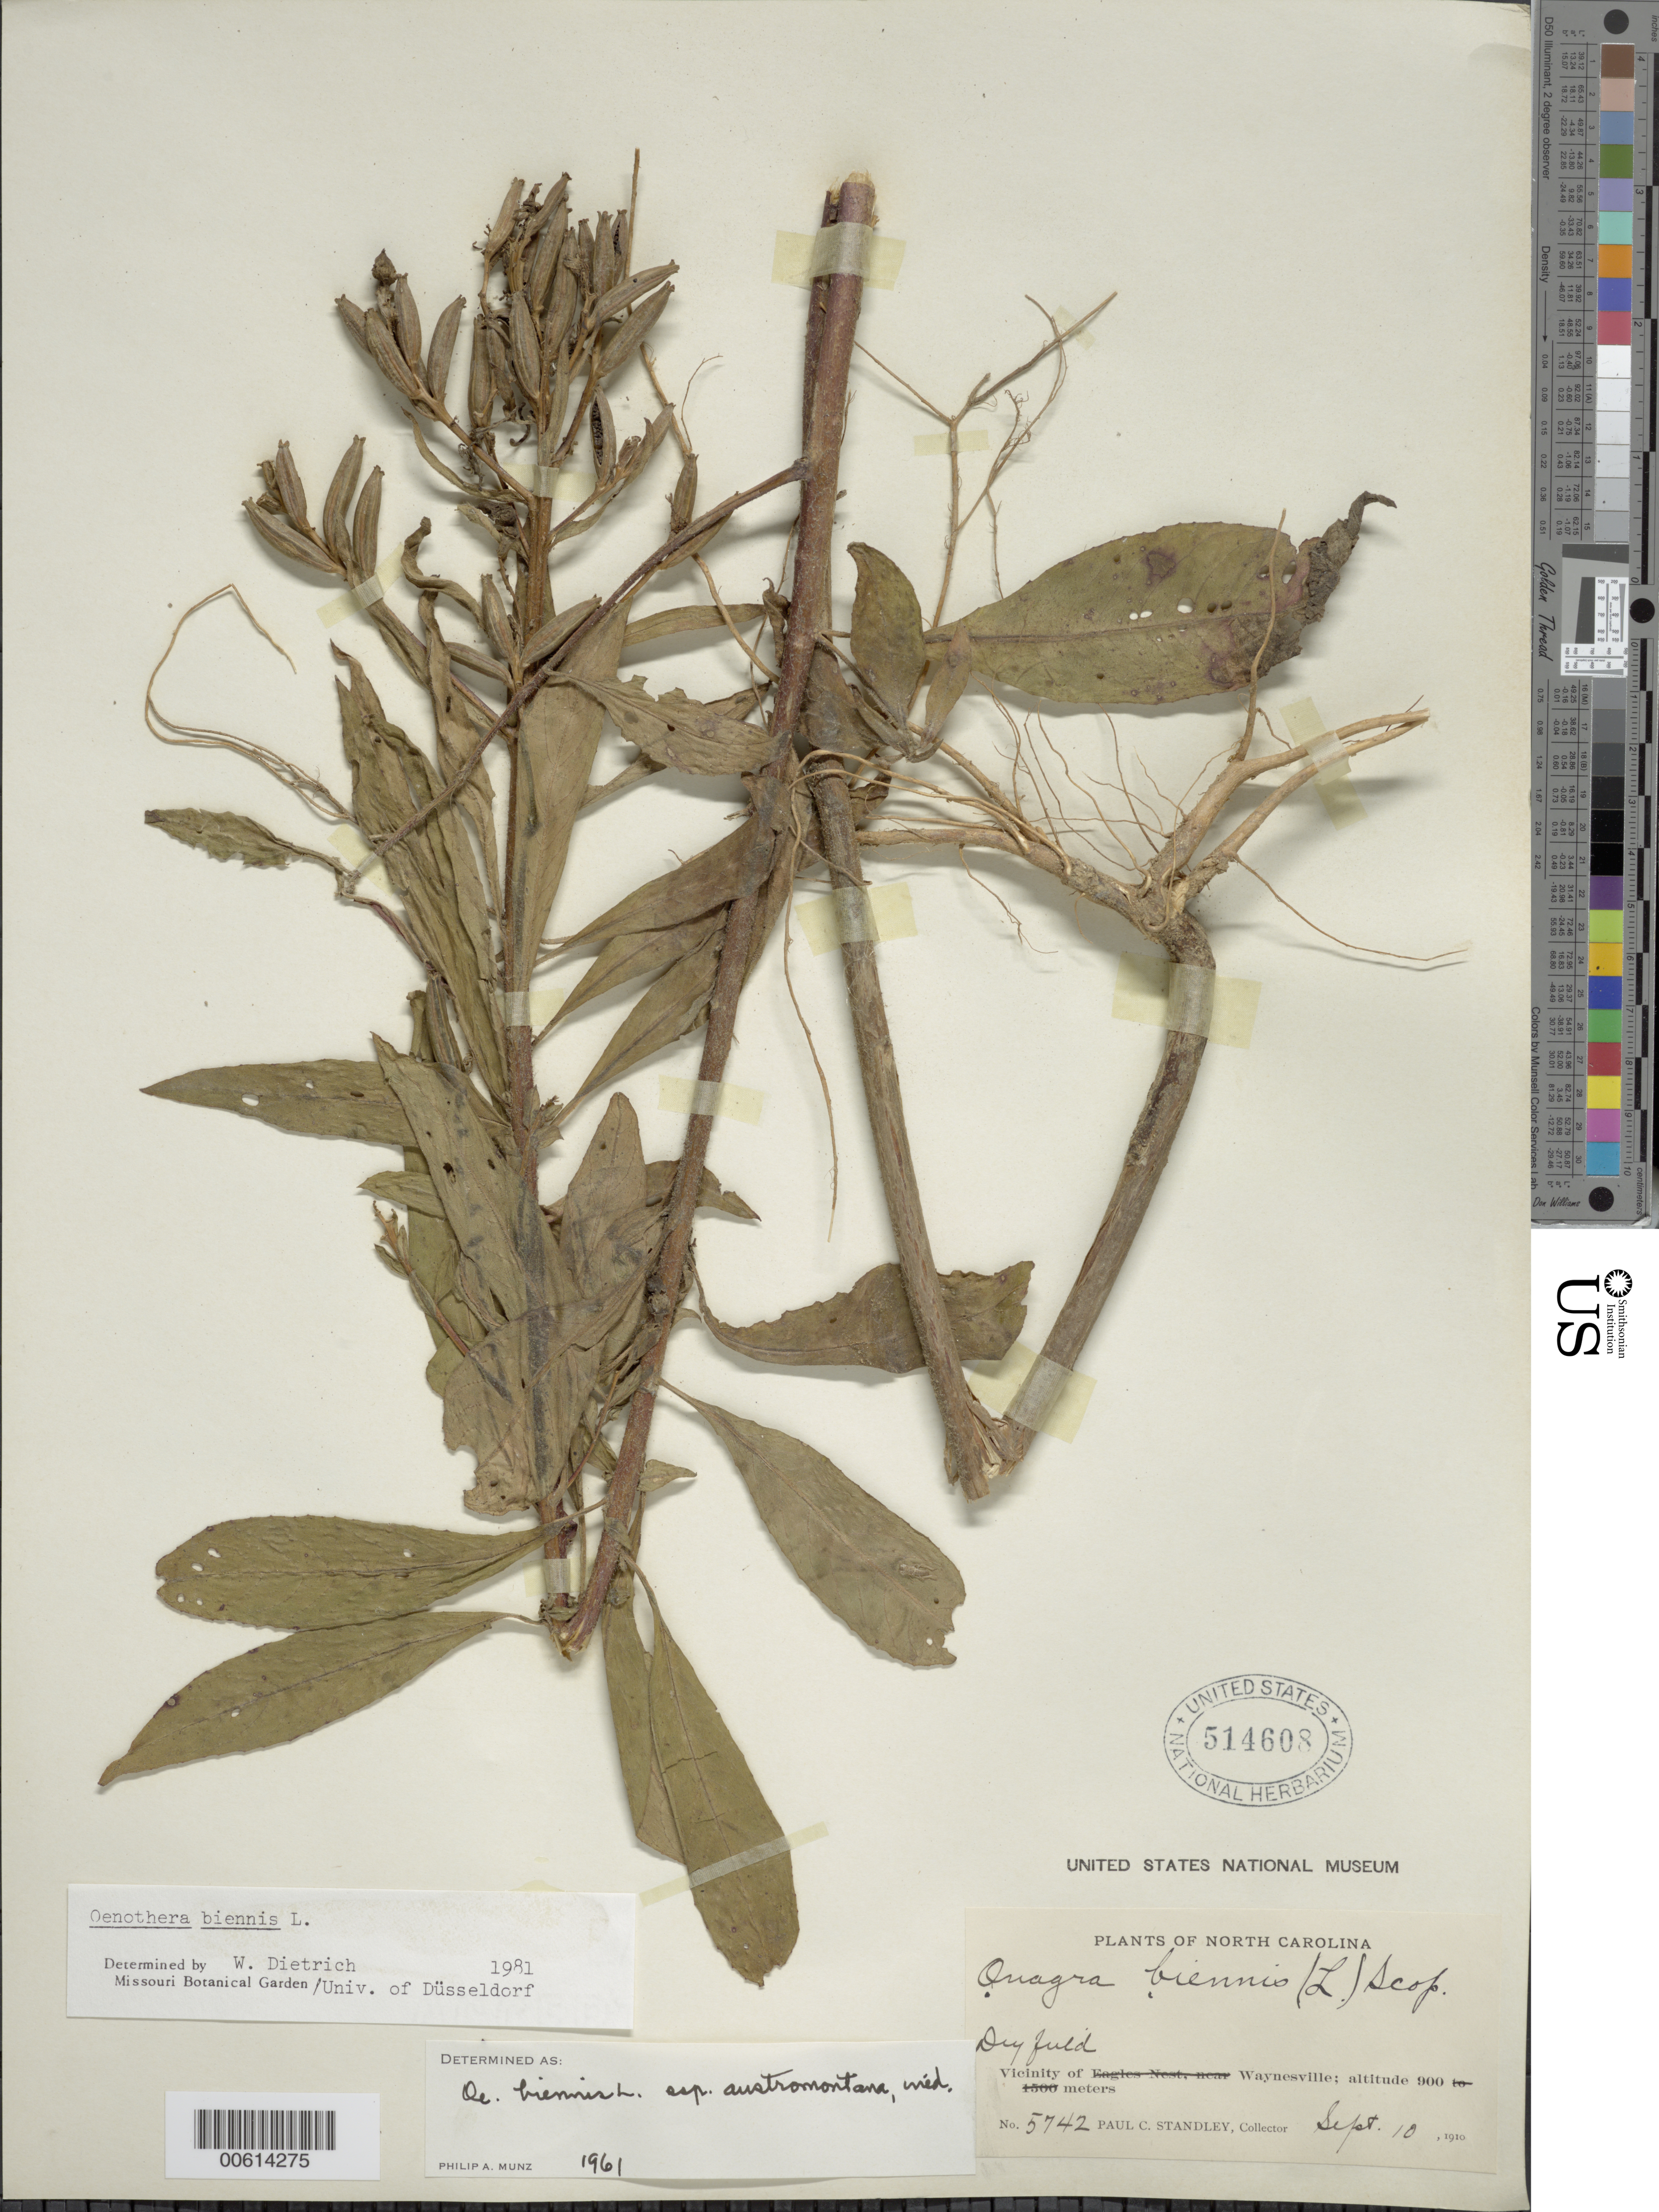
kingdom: Plantae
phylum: Tracheophyta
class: Magnoliopsida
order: Myrtales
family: Onagraceae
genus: Oenothera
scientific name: Oenothera biennis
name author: L.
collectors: J. P. Standley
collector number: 5742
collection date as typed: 10 Sep 1910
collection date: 1910-09-10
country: United States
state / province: North Carolina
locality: Waynesville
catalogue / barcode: US 514608